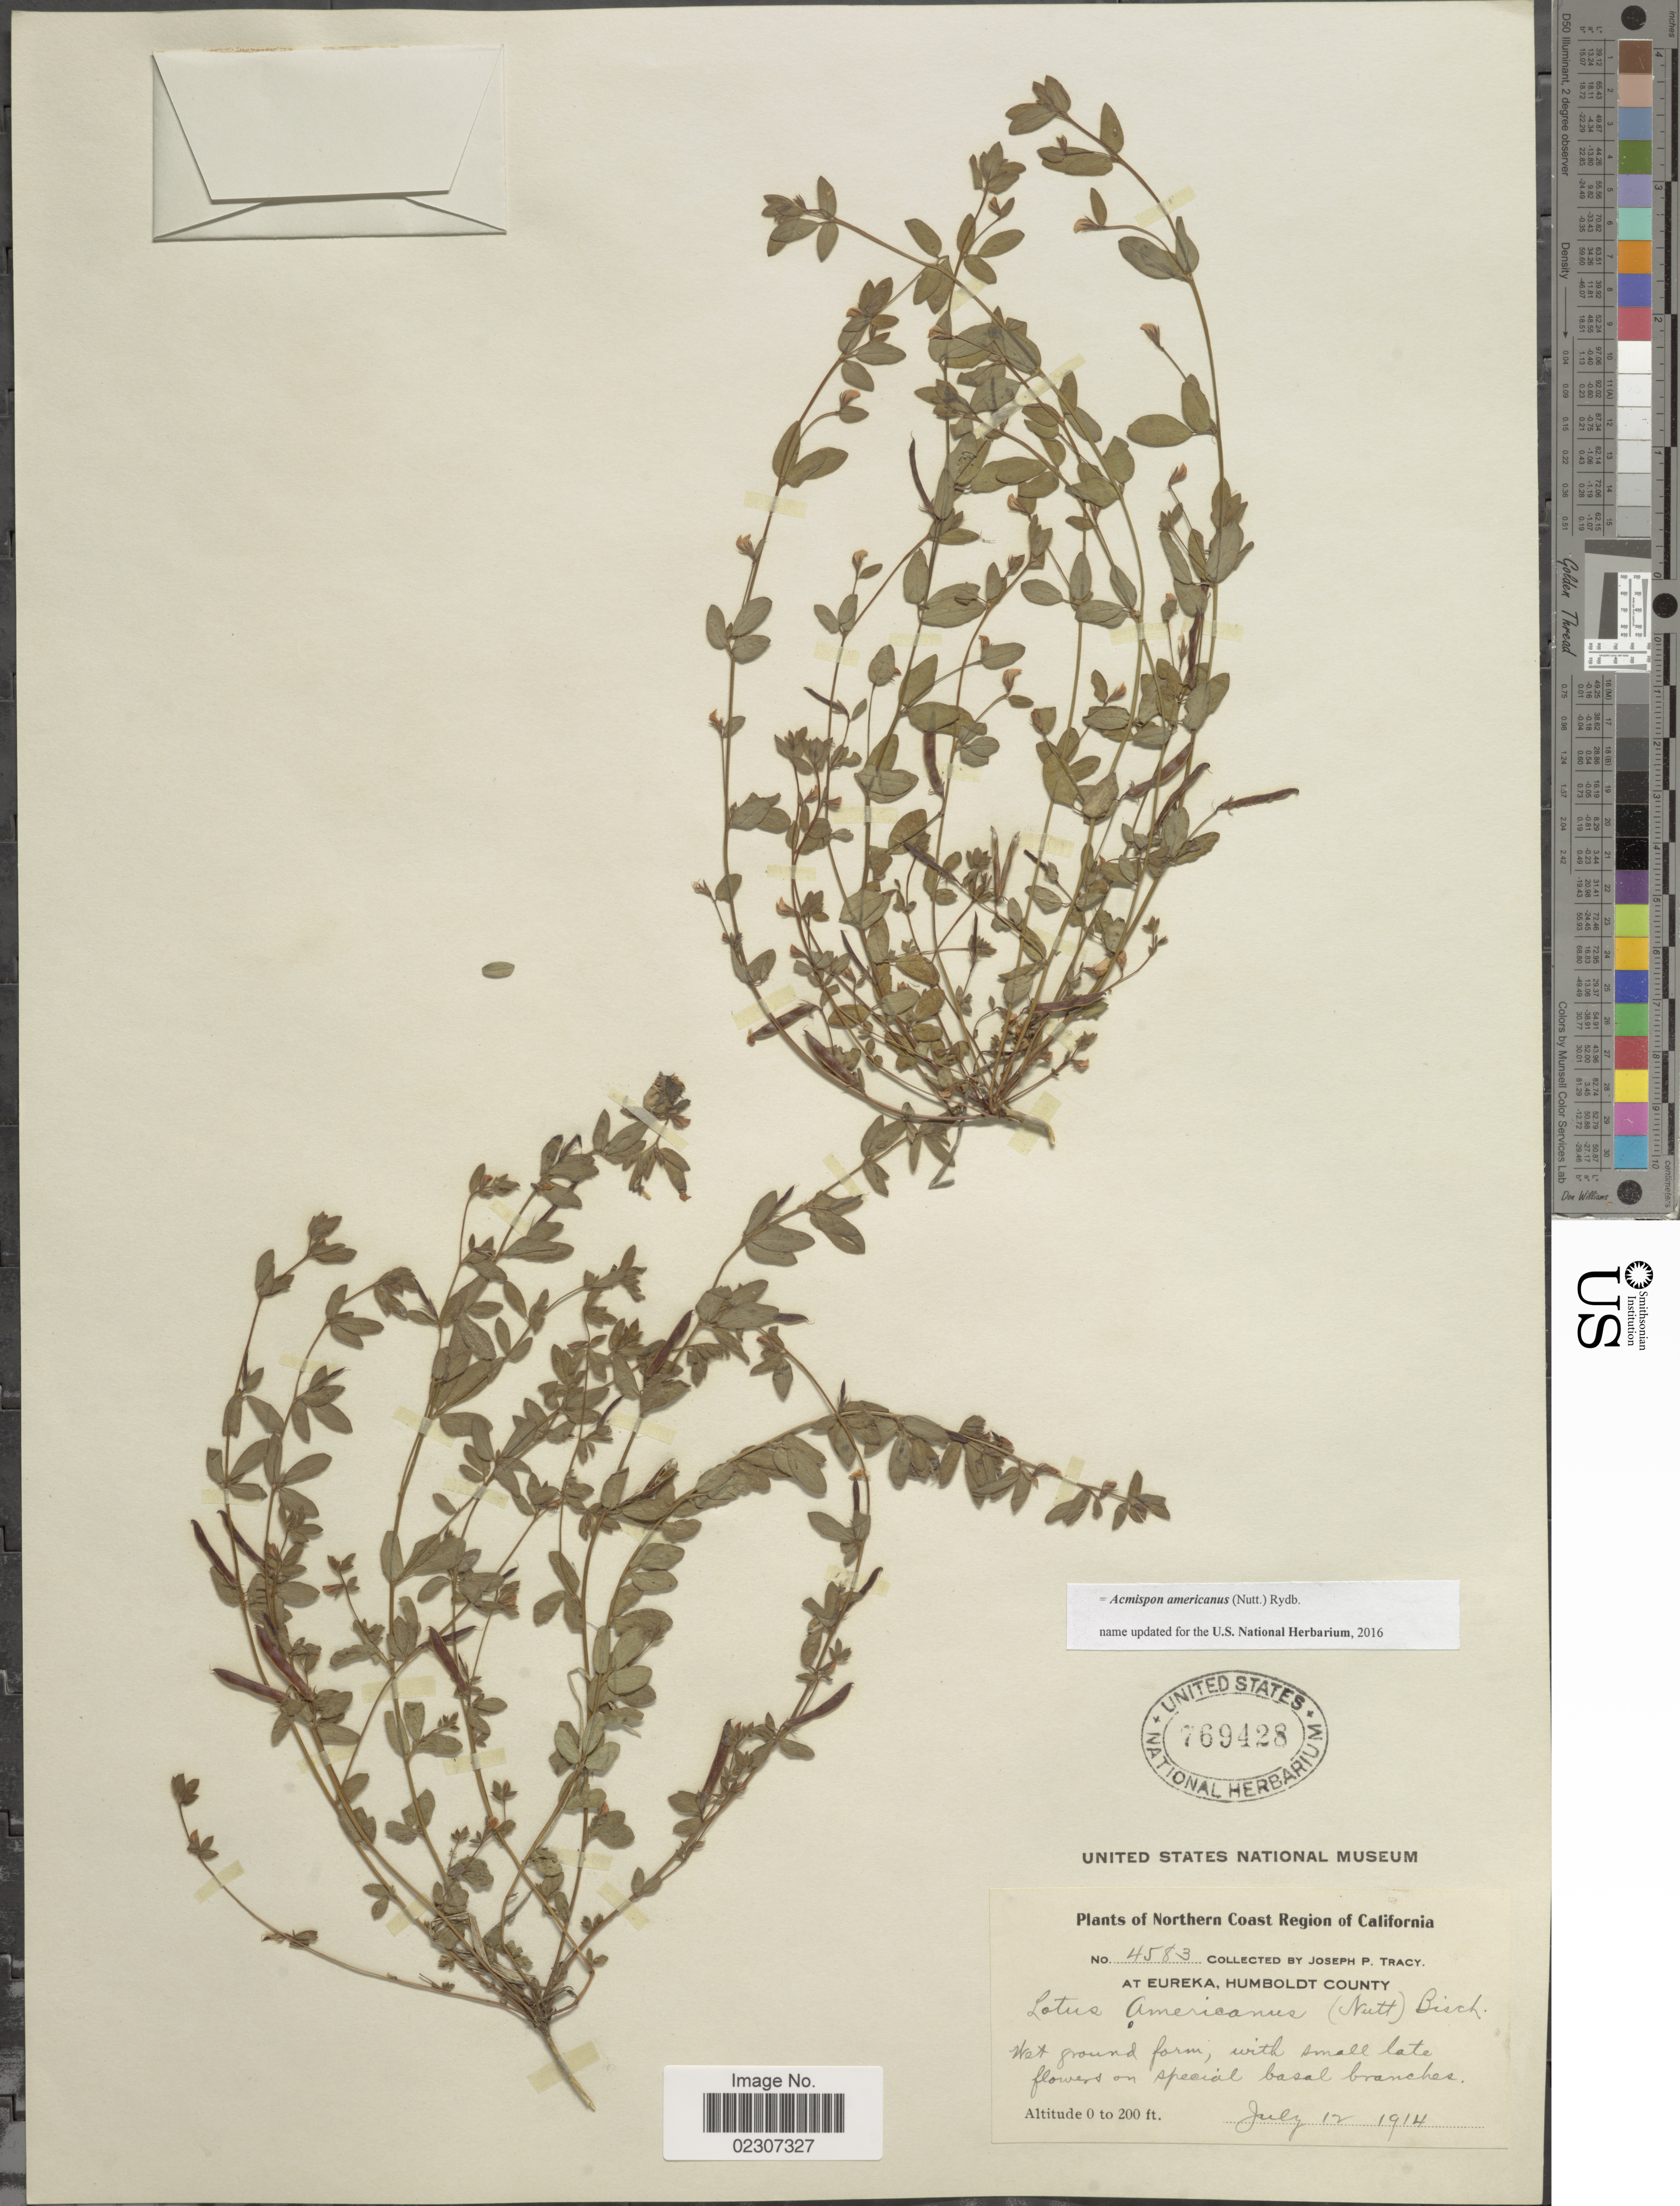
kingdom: Plantae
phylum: Tracheophyta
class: Magnoliopsida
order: Fabales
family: Fabaceae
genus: Acmispon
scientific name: Acmispon americanus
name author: (Nutt.) Rydb.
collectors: J. Tracy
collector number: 4583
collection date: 1914-07-12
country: United States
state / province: California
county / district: Humboldt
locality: Northern Coast Region of California, at Eureka, Humboldt County.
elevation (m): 0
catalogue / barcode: US 769428